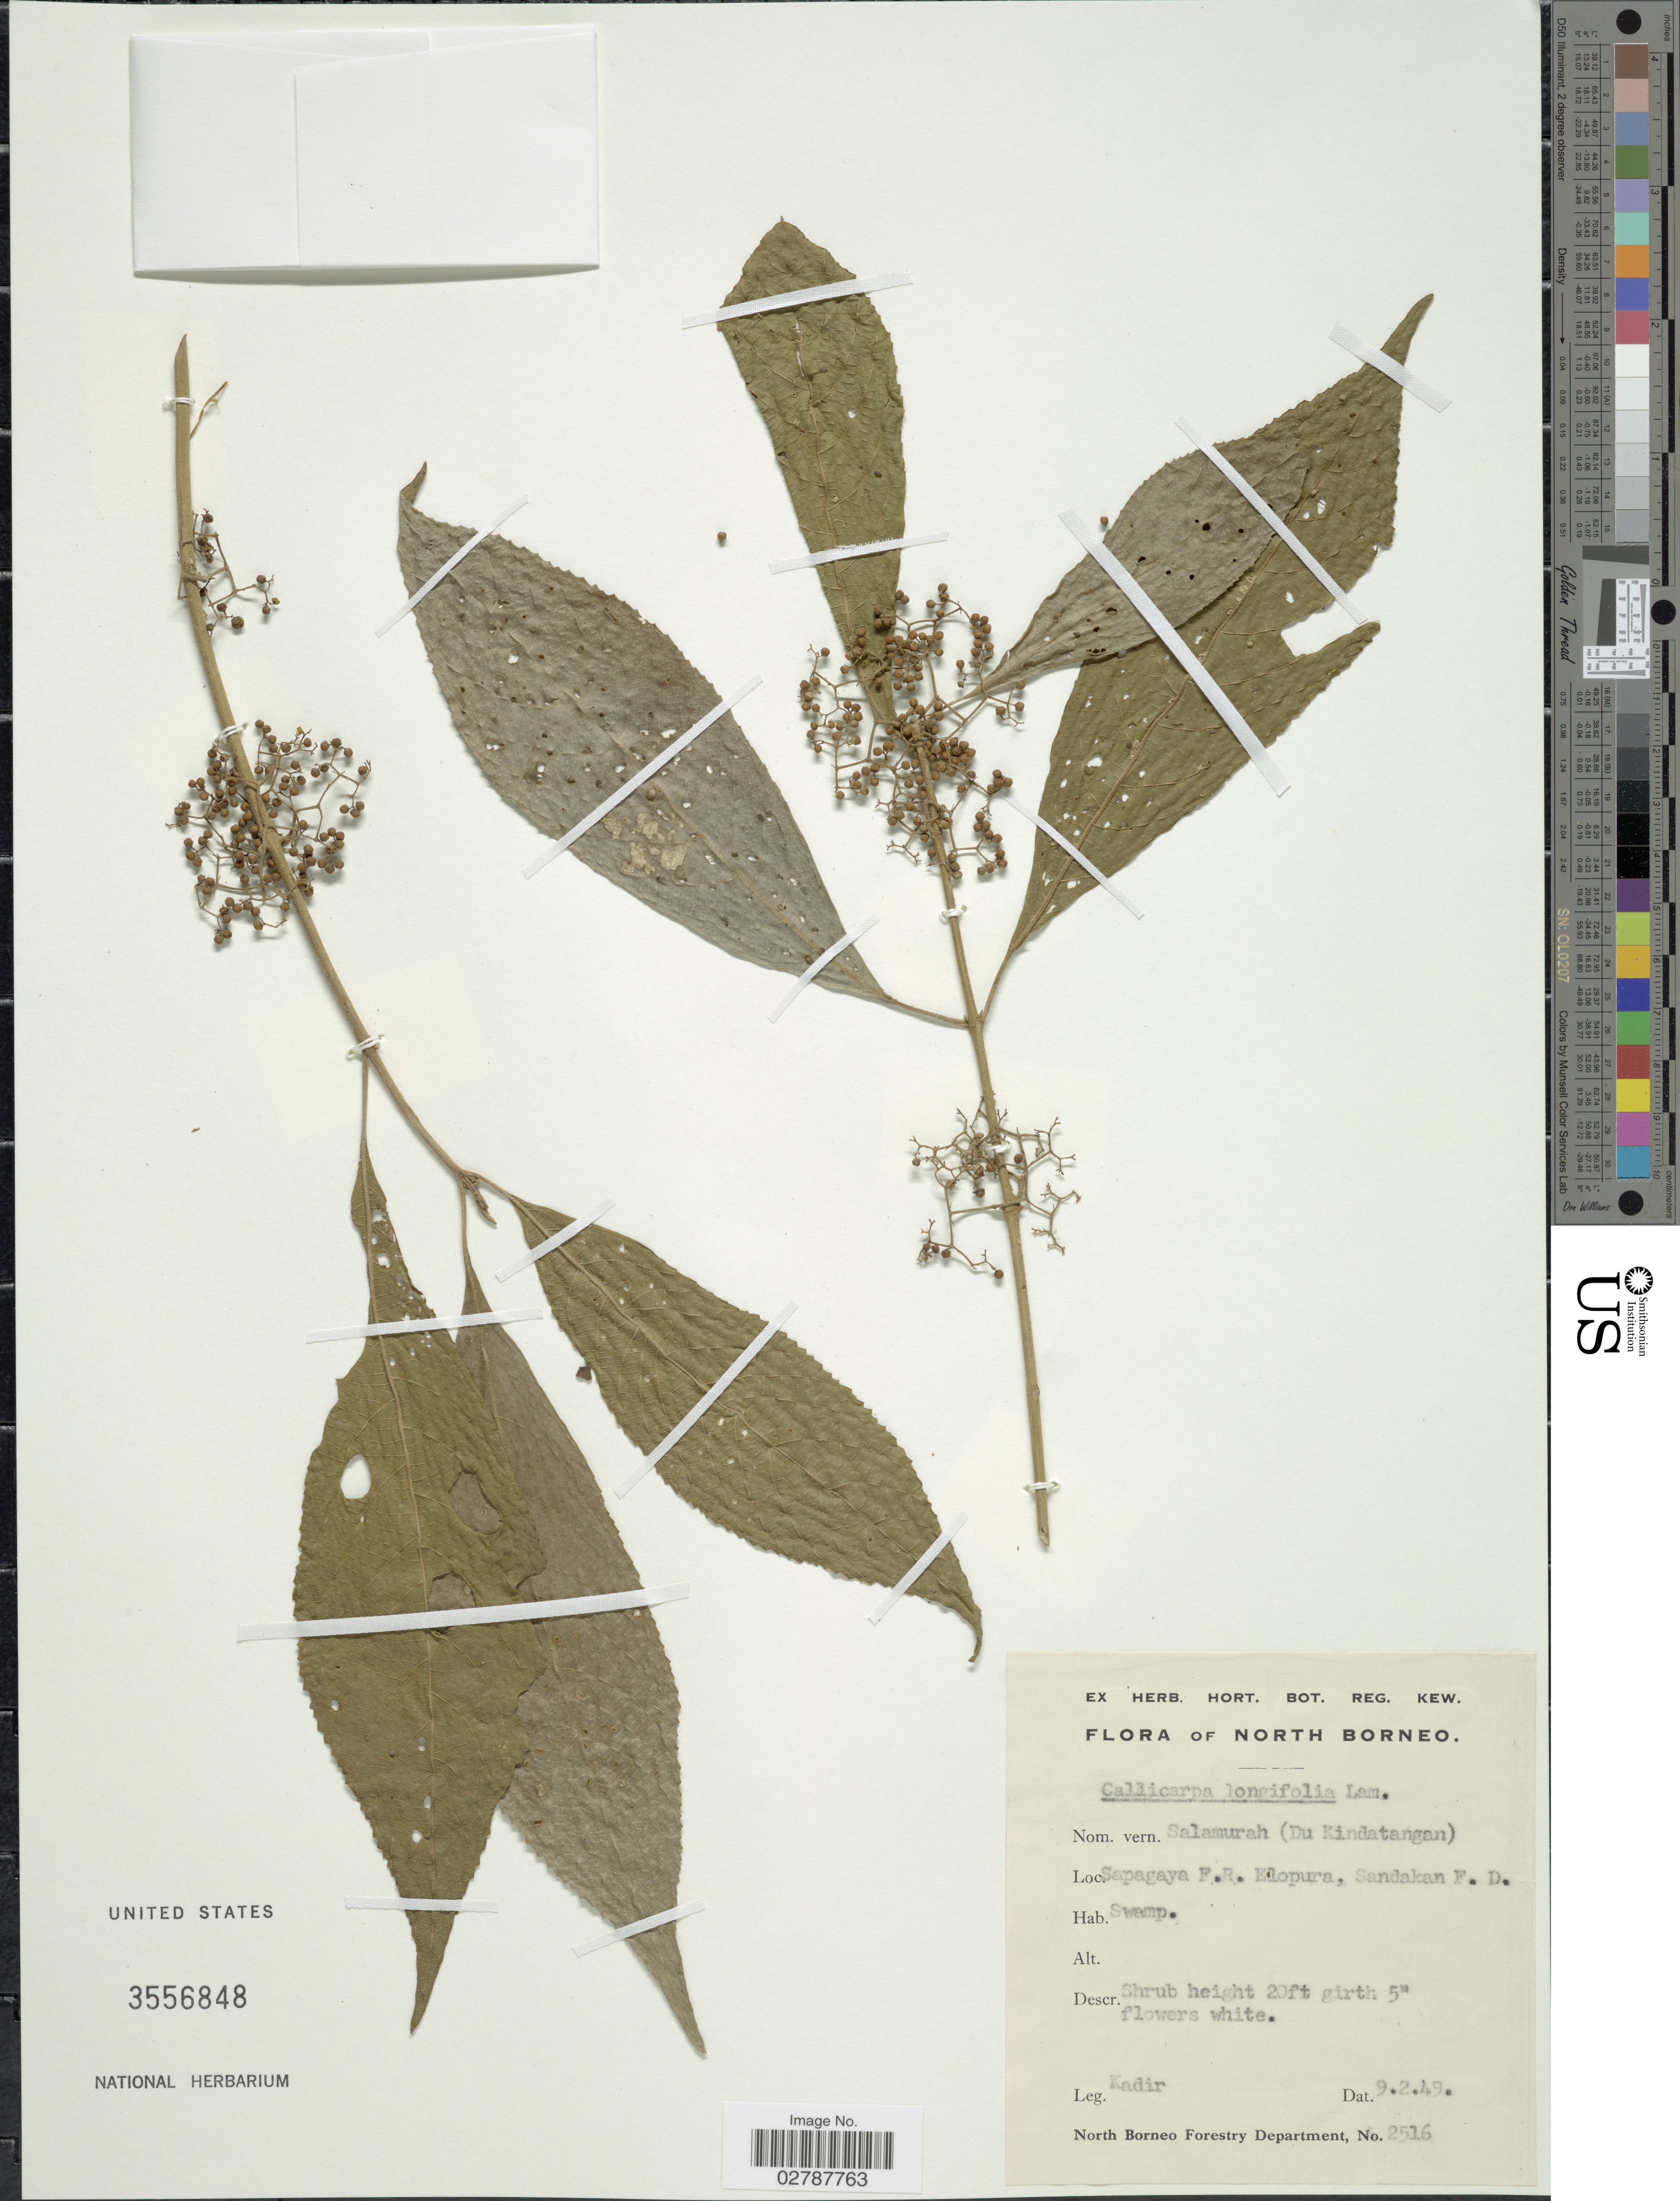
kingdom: Plantae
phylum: Tracheophyta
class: Magnoliopsida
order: Lamiales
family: Lamiaceae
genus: Callicarpa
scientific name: Callicarpa longifolia f. floccosa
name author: Schauer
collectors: -. Kadir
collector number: A2516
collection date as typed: Transcribed d/m/y: 9/2/49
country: Malaysia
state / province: Sabah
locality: North Borneo. Sapagaya F.R. Elopura, Sandakan F.D.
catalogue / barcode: US 3556848